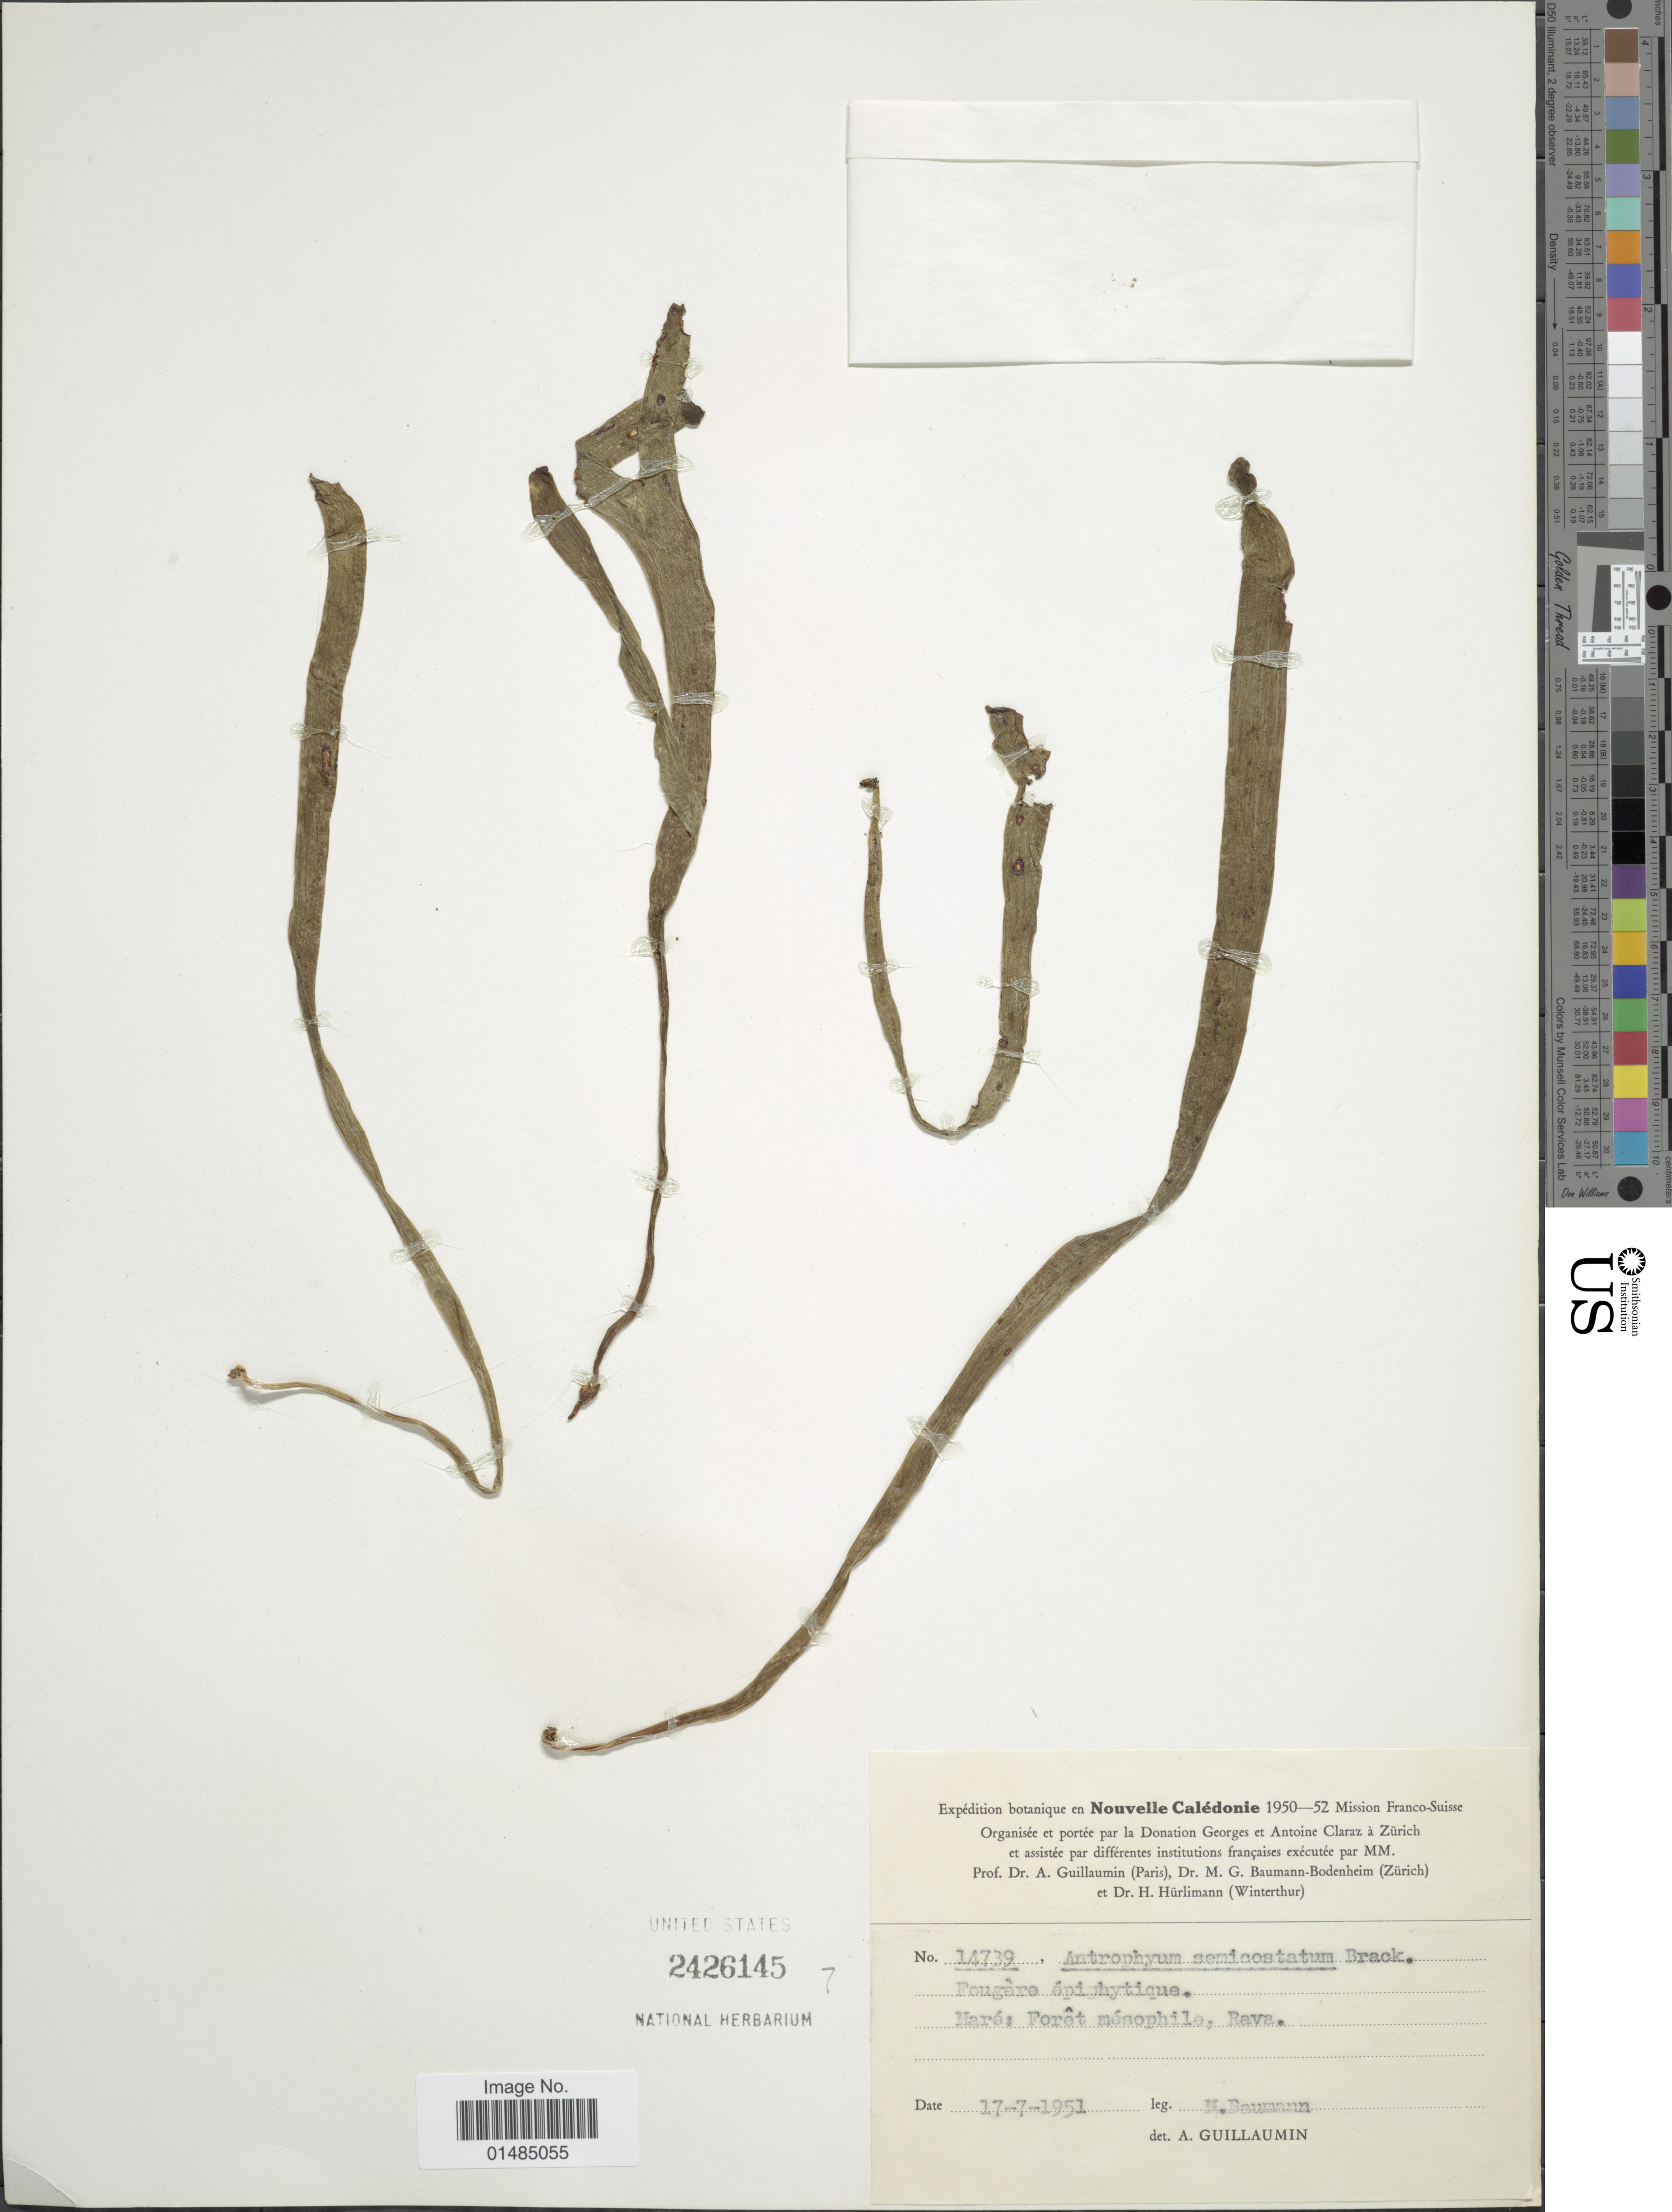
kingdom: Plantae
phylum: Tracheophyta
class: Polypodiopsida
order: Polypodiales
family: Pteridaceae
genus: Antrophyum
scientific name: Antrophyum novae-caledoniae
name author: Hieron.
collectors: M. Baumann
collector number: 14739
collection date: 1951-07-17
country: New Caledonia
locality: Nouvelle Calédonie, Maré: Foret Mésophile, Rava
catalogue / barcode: US 2426145